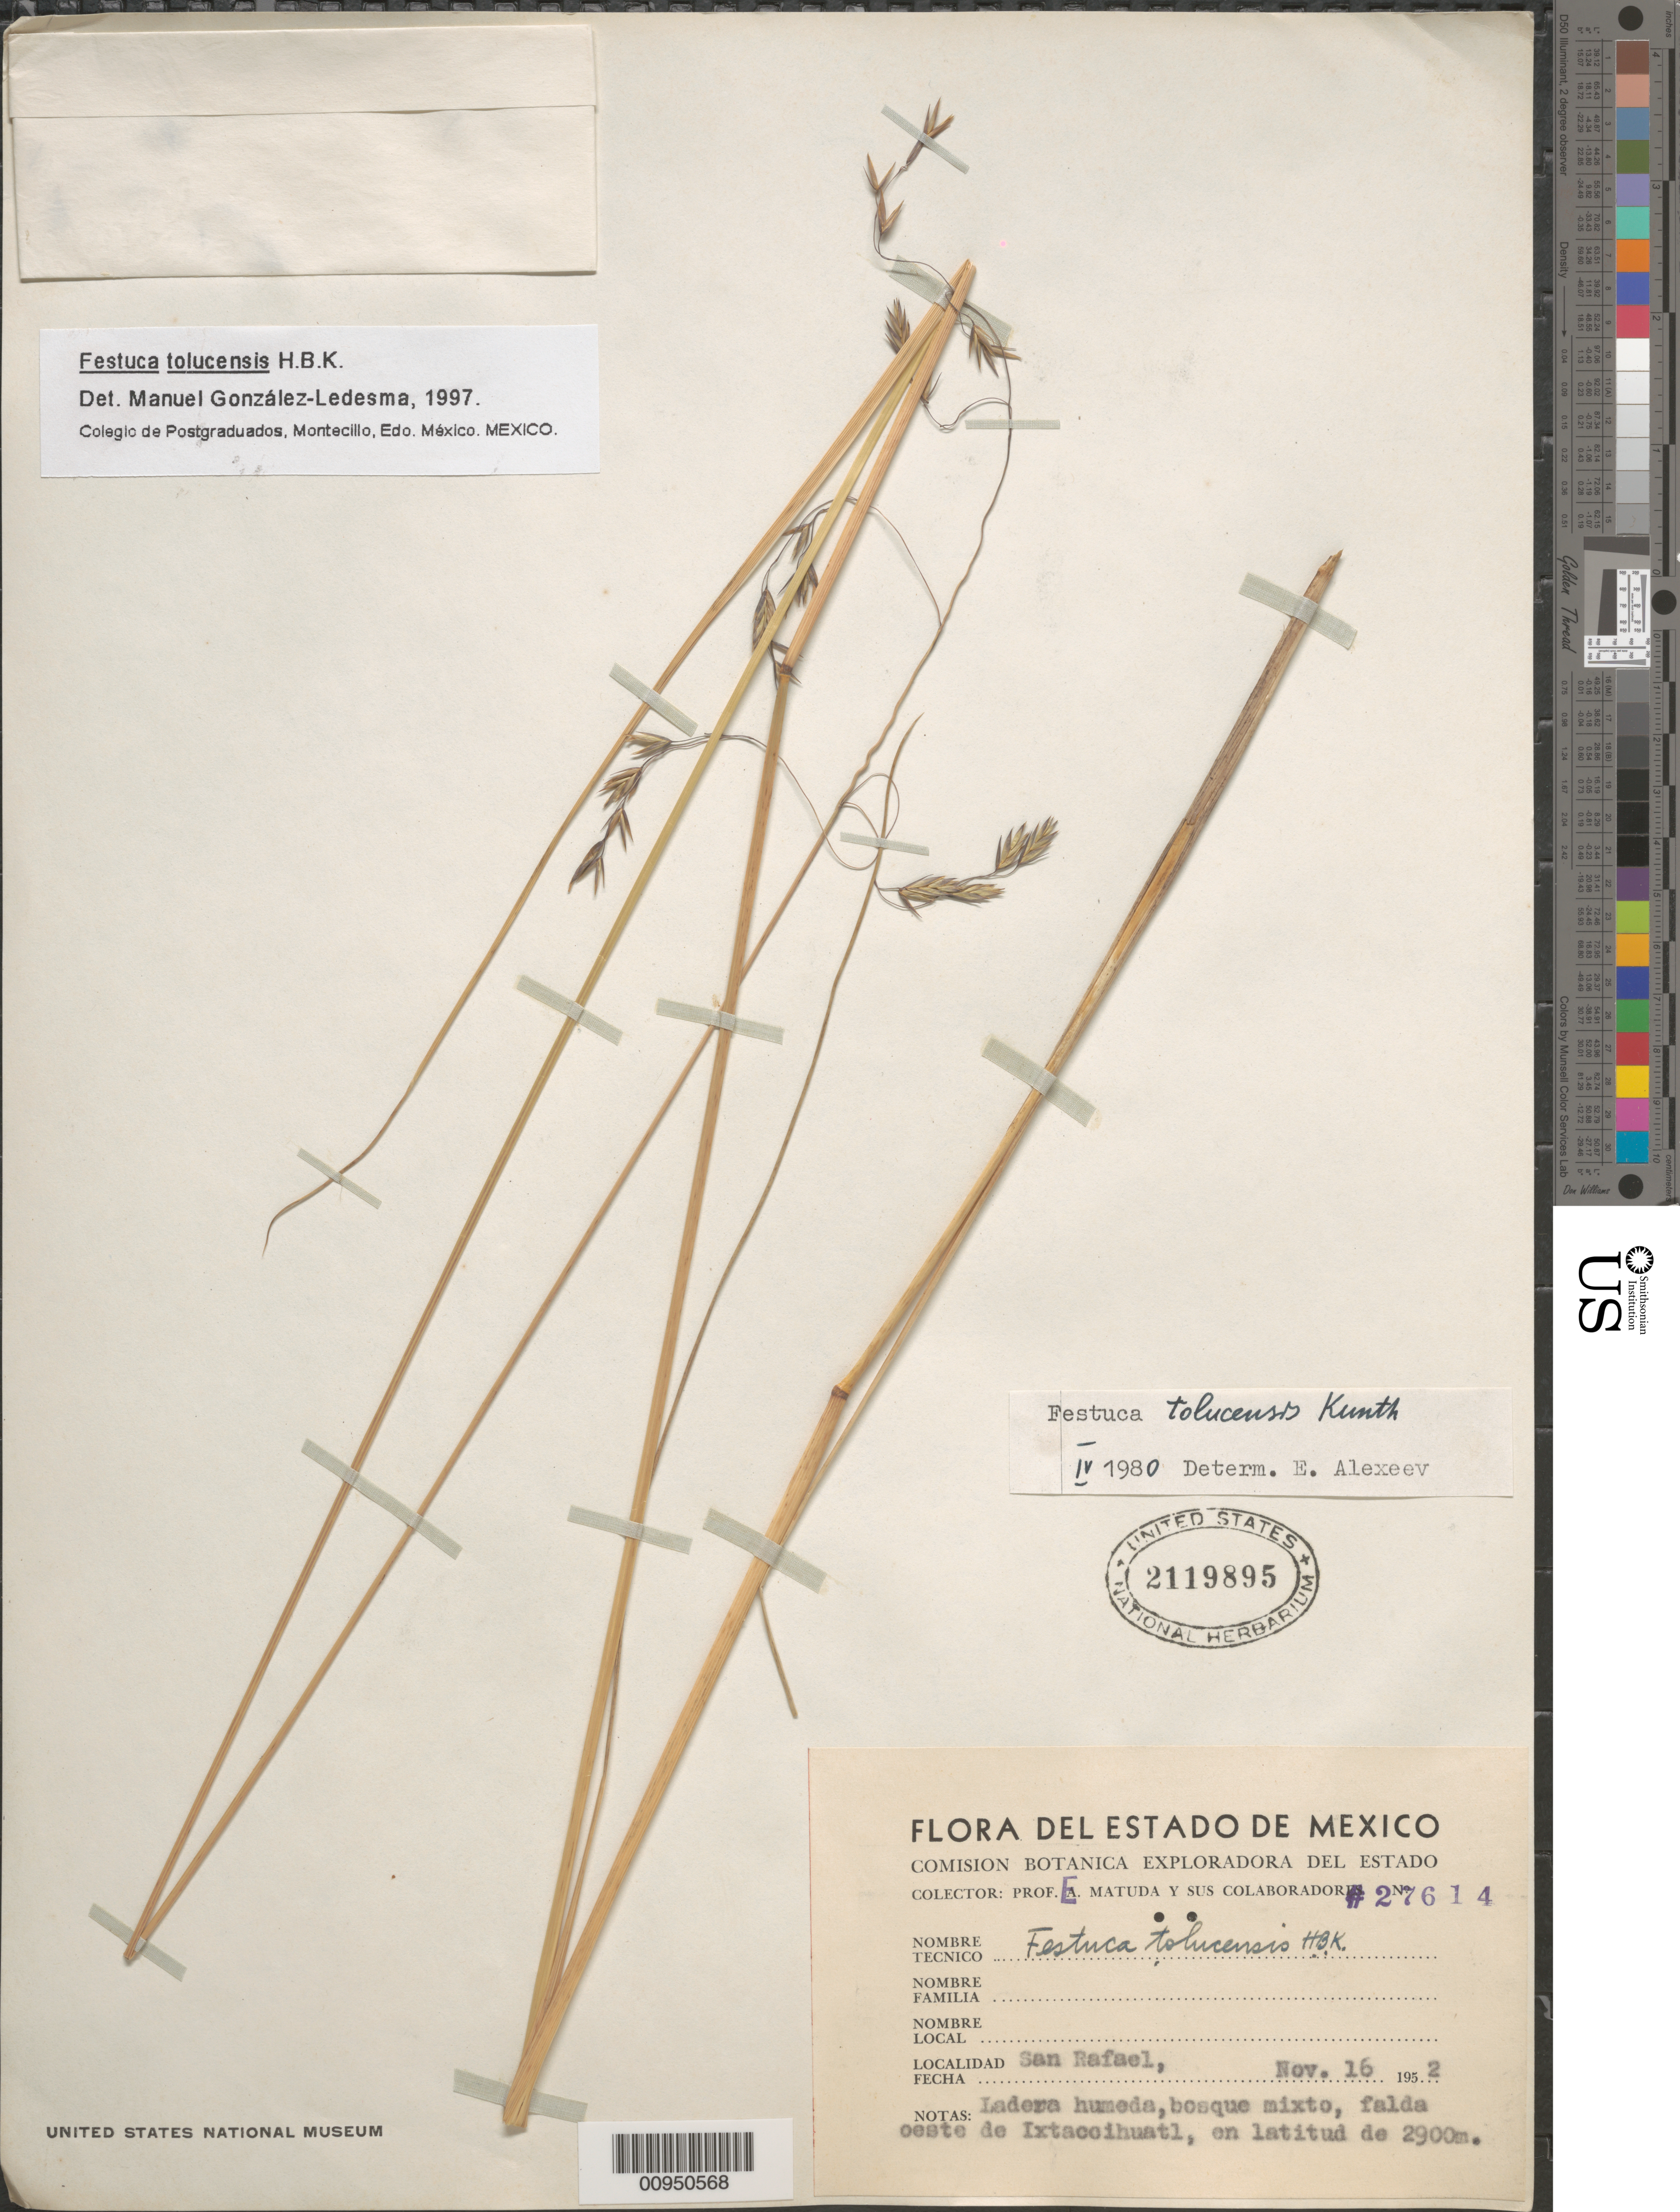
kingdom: Plantae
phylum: Tracheophyta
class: Liliopsida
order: Poales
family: Poaceae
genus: Festuca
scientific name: Festuca tolucensis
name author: Kunth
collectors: E. Matuda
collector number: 27614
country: Mexico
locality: San Rafael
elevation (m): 2900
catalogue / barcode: US 2119895